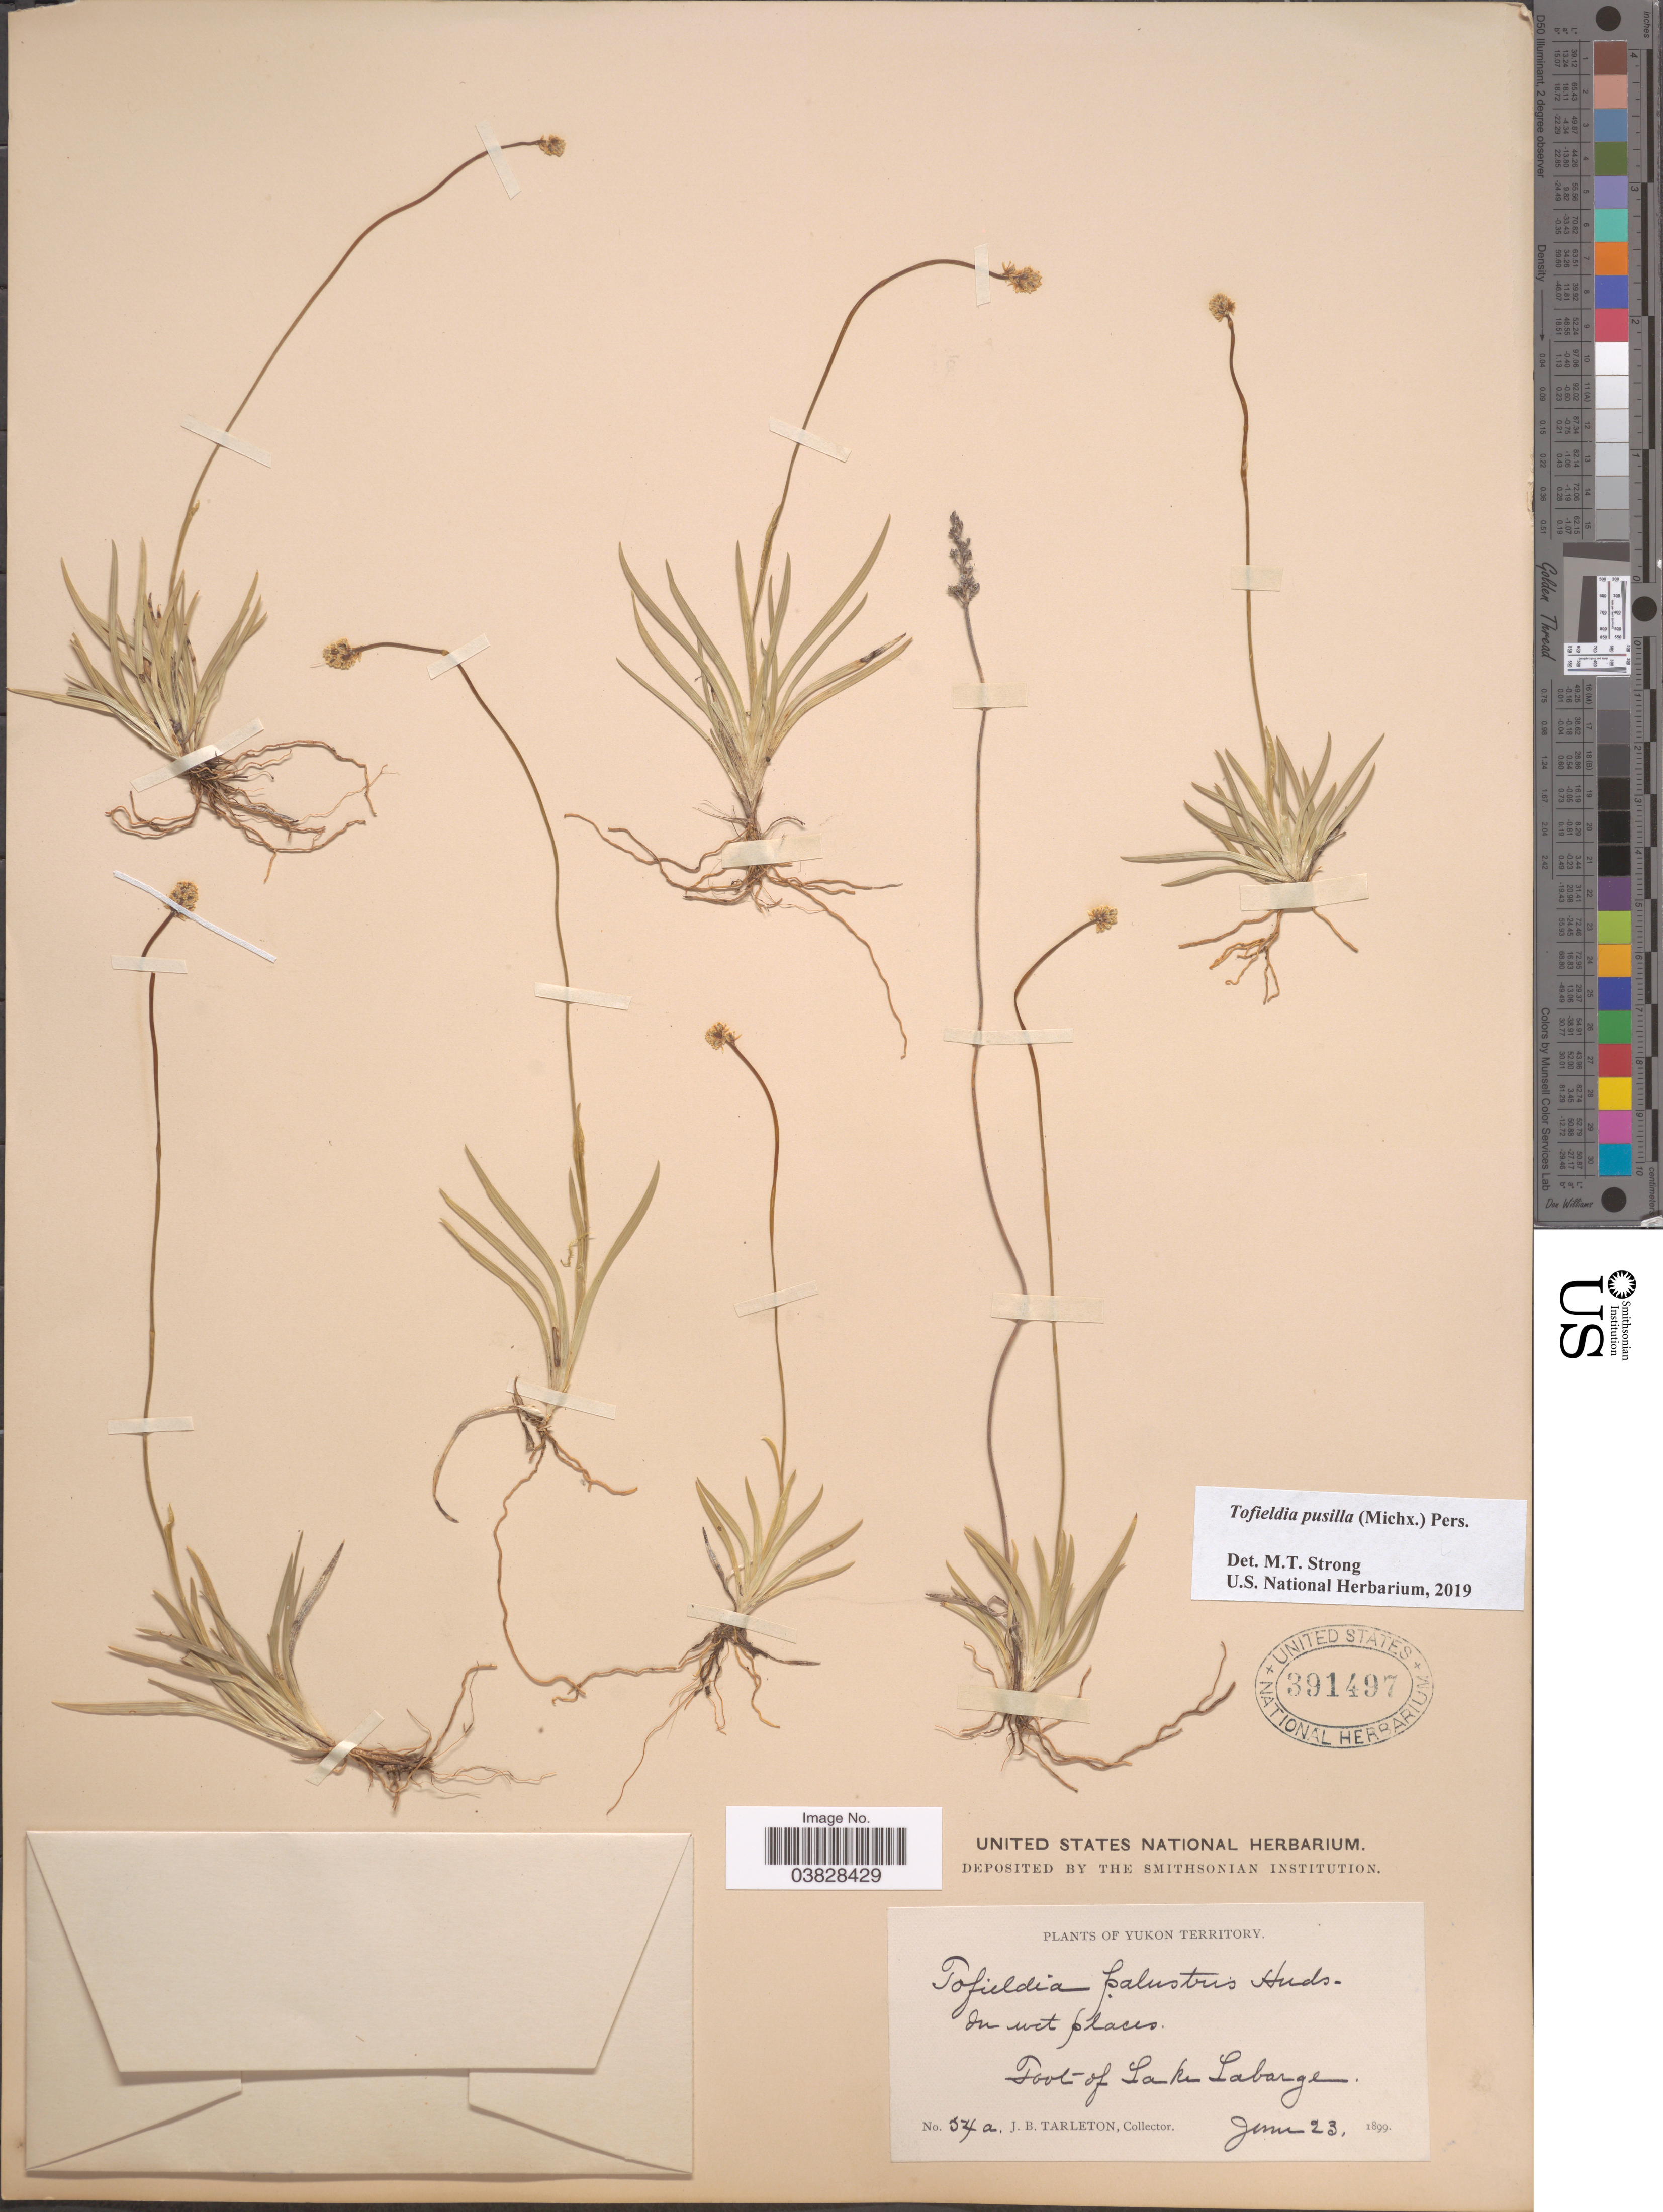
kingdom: Plantae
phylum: Tracheophyta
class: Liliopsida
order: Alismatales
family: Tofieldiaceae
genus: Tofieldia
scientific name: Tofieldia pusilla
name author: (Michx.) Pers.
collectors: J. Tarleton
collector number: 54a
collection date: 1899-06-23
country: Canada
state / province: Yukon Territory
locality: Foot of Lake Labarge.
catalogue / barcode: US 391497